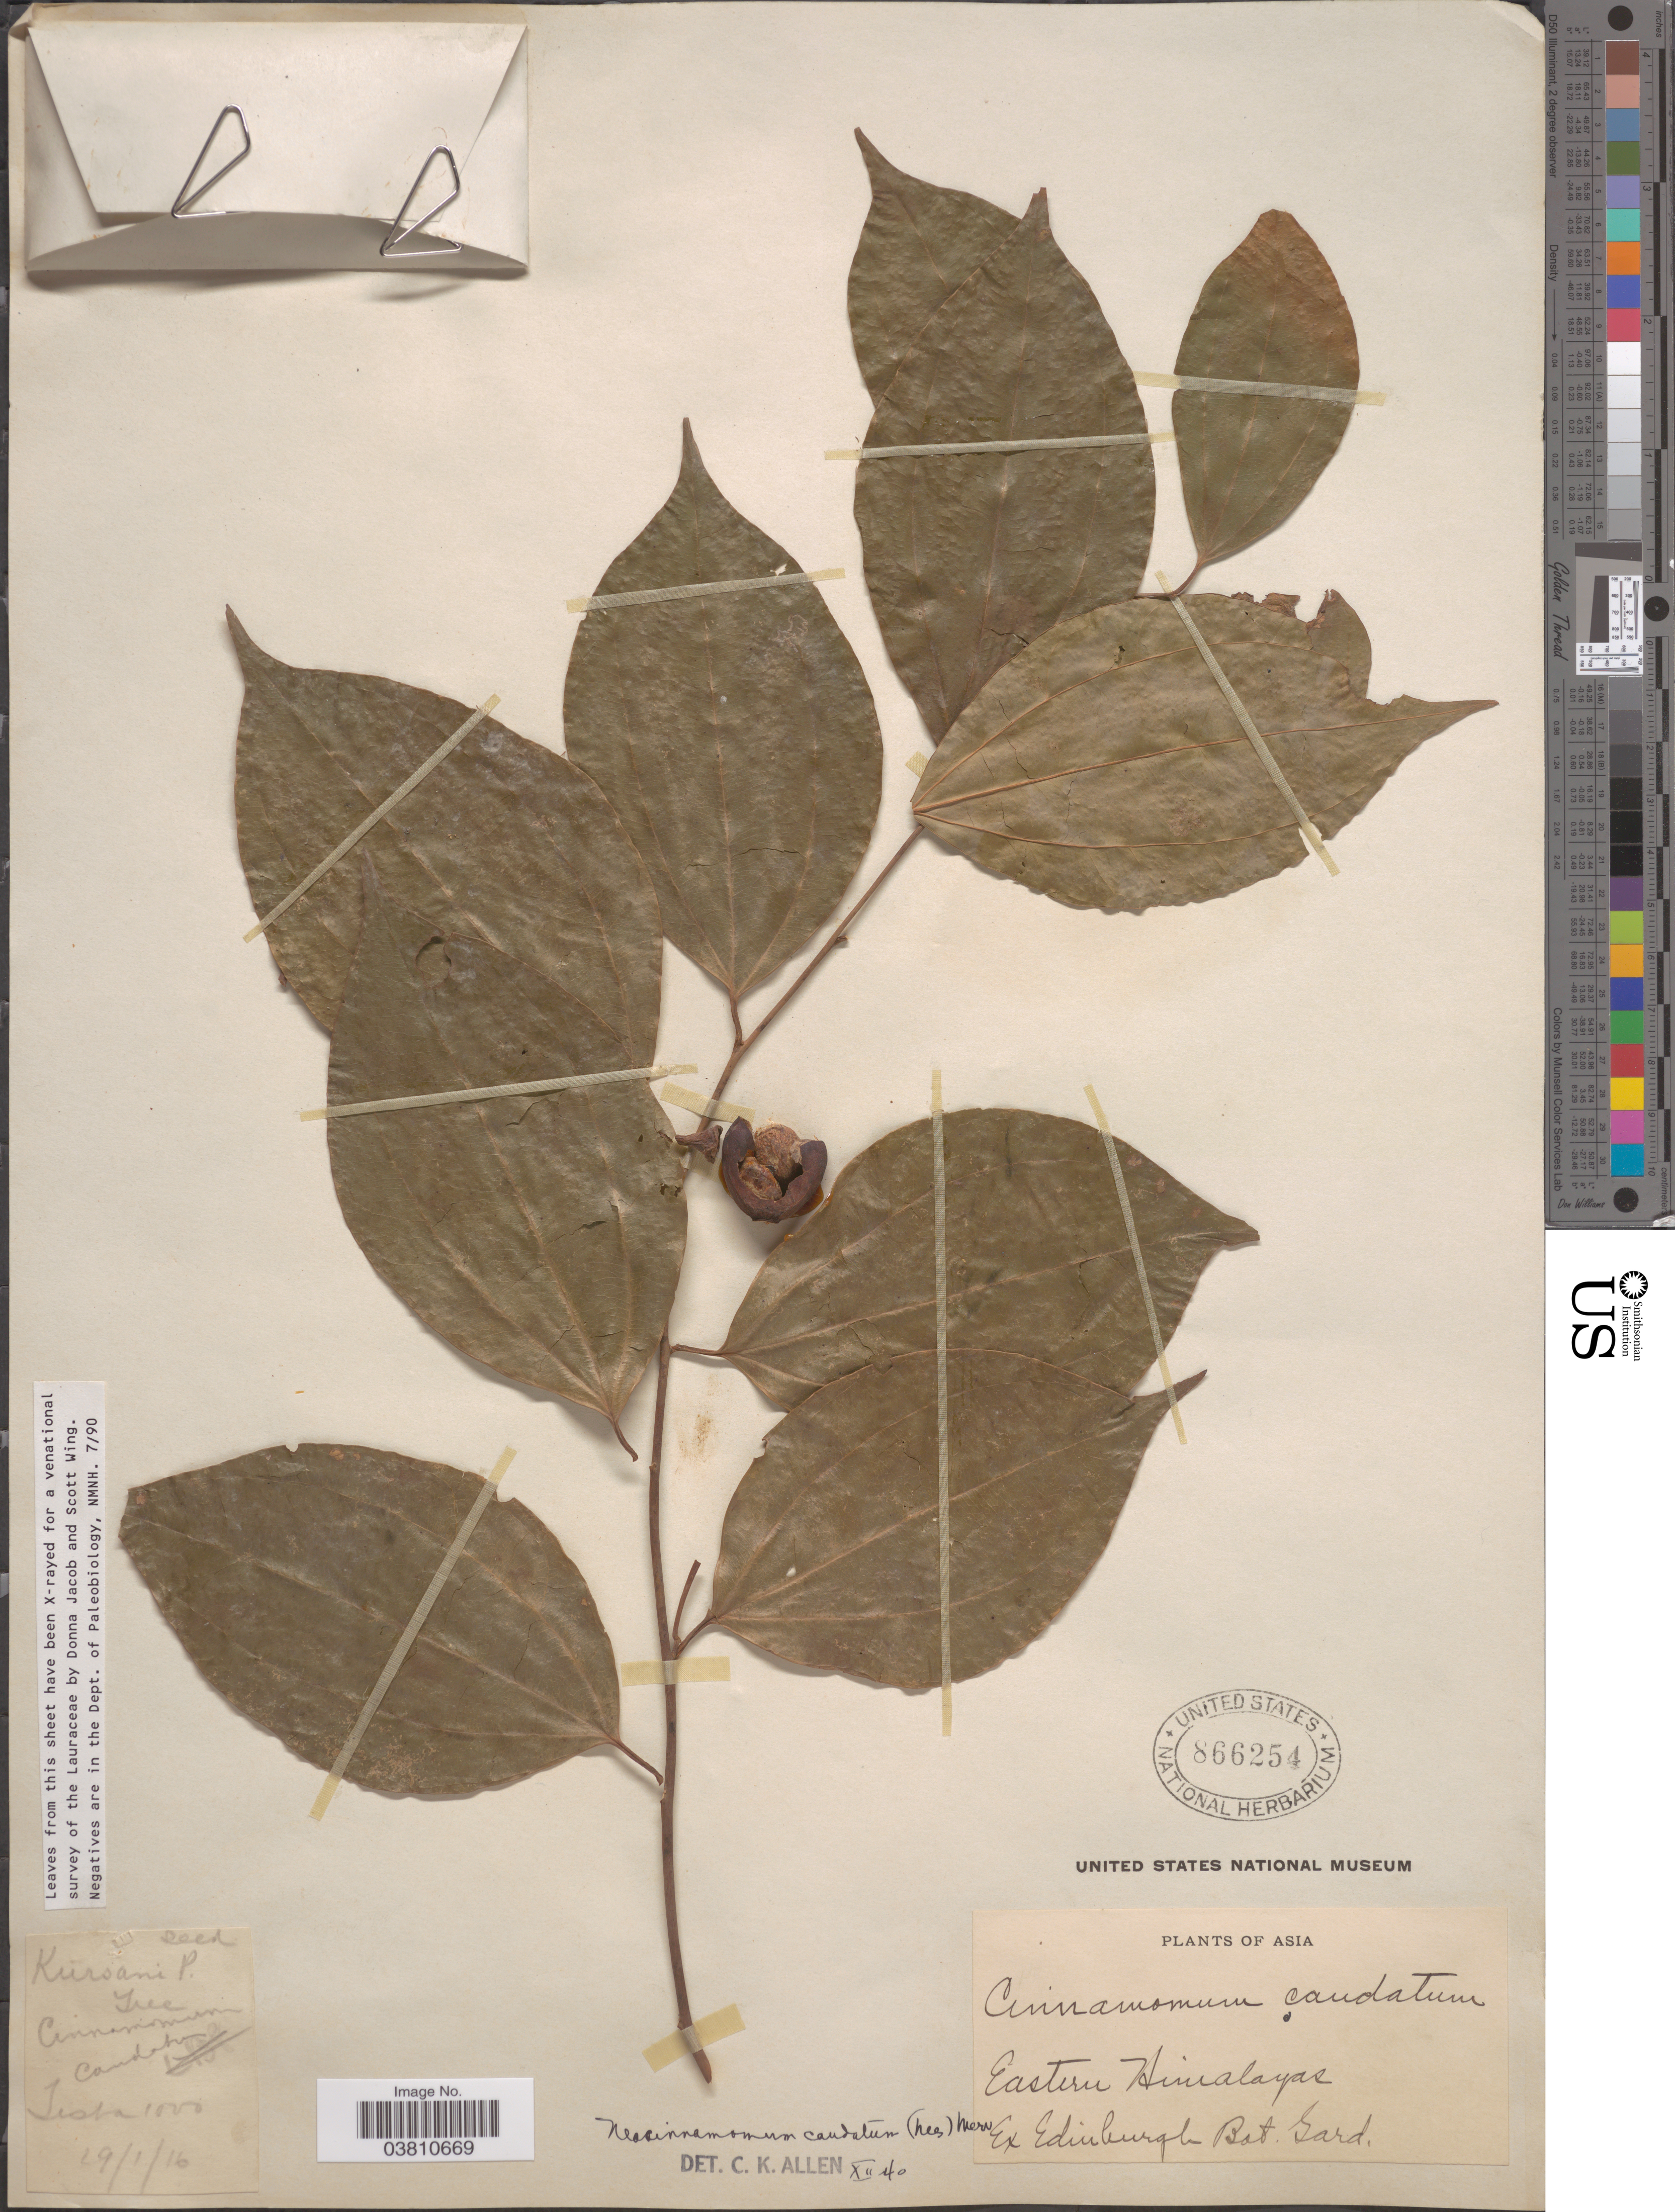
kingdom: Plantae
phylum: Tracheophyta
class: Magnoliopsida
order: Laurales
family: Lauraceae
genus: Neocinnamomum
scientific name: Neocinnamomum caudatum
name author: (Nees) Merr.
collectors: Royal Botanic Garden Edinburgh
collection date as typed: Transcribed d/m/y: 29/1/16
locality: Asia. Eastern Himalayas. Tedra [interpreted].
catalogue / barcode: US 866254